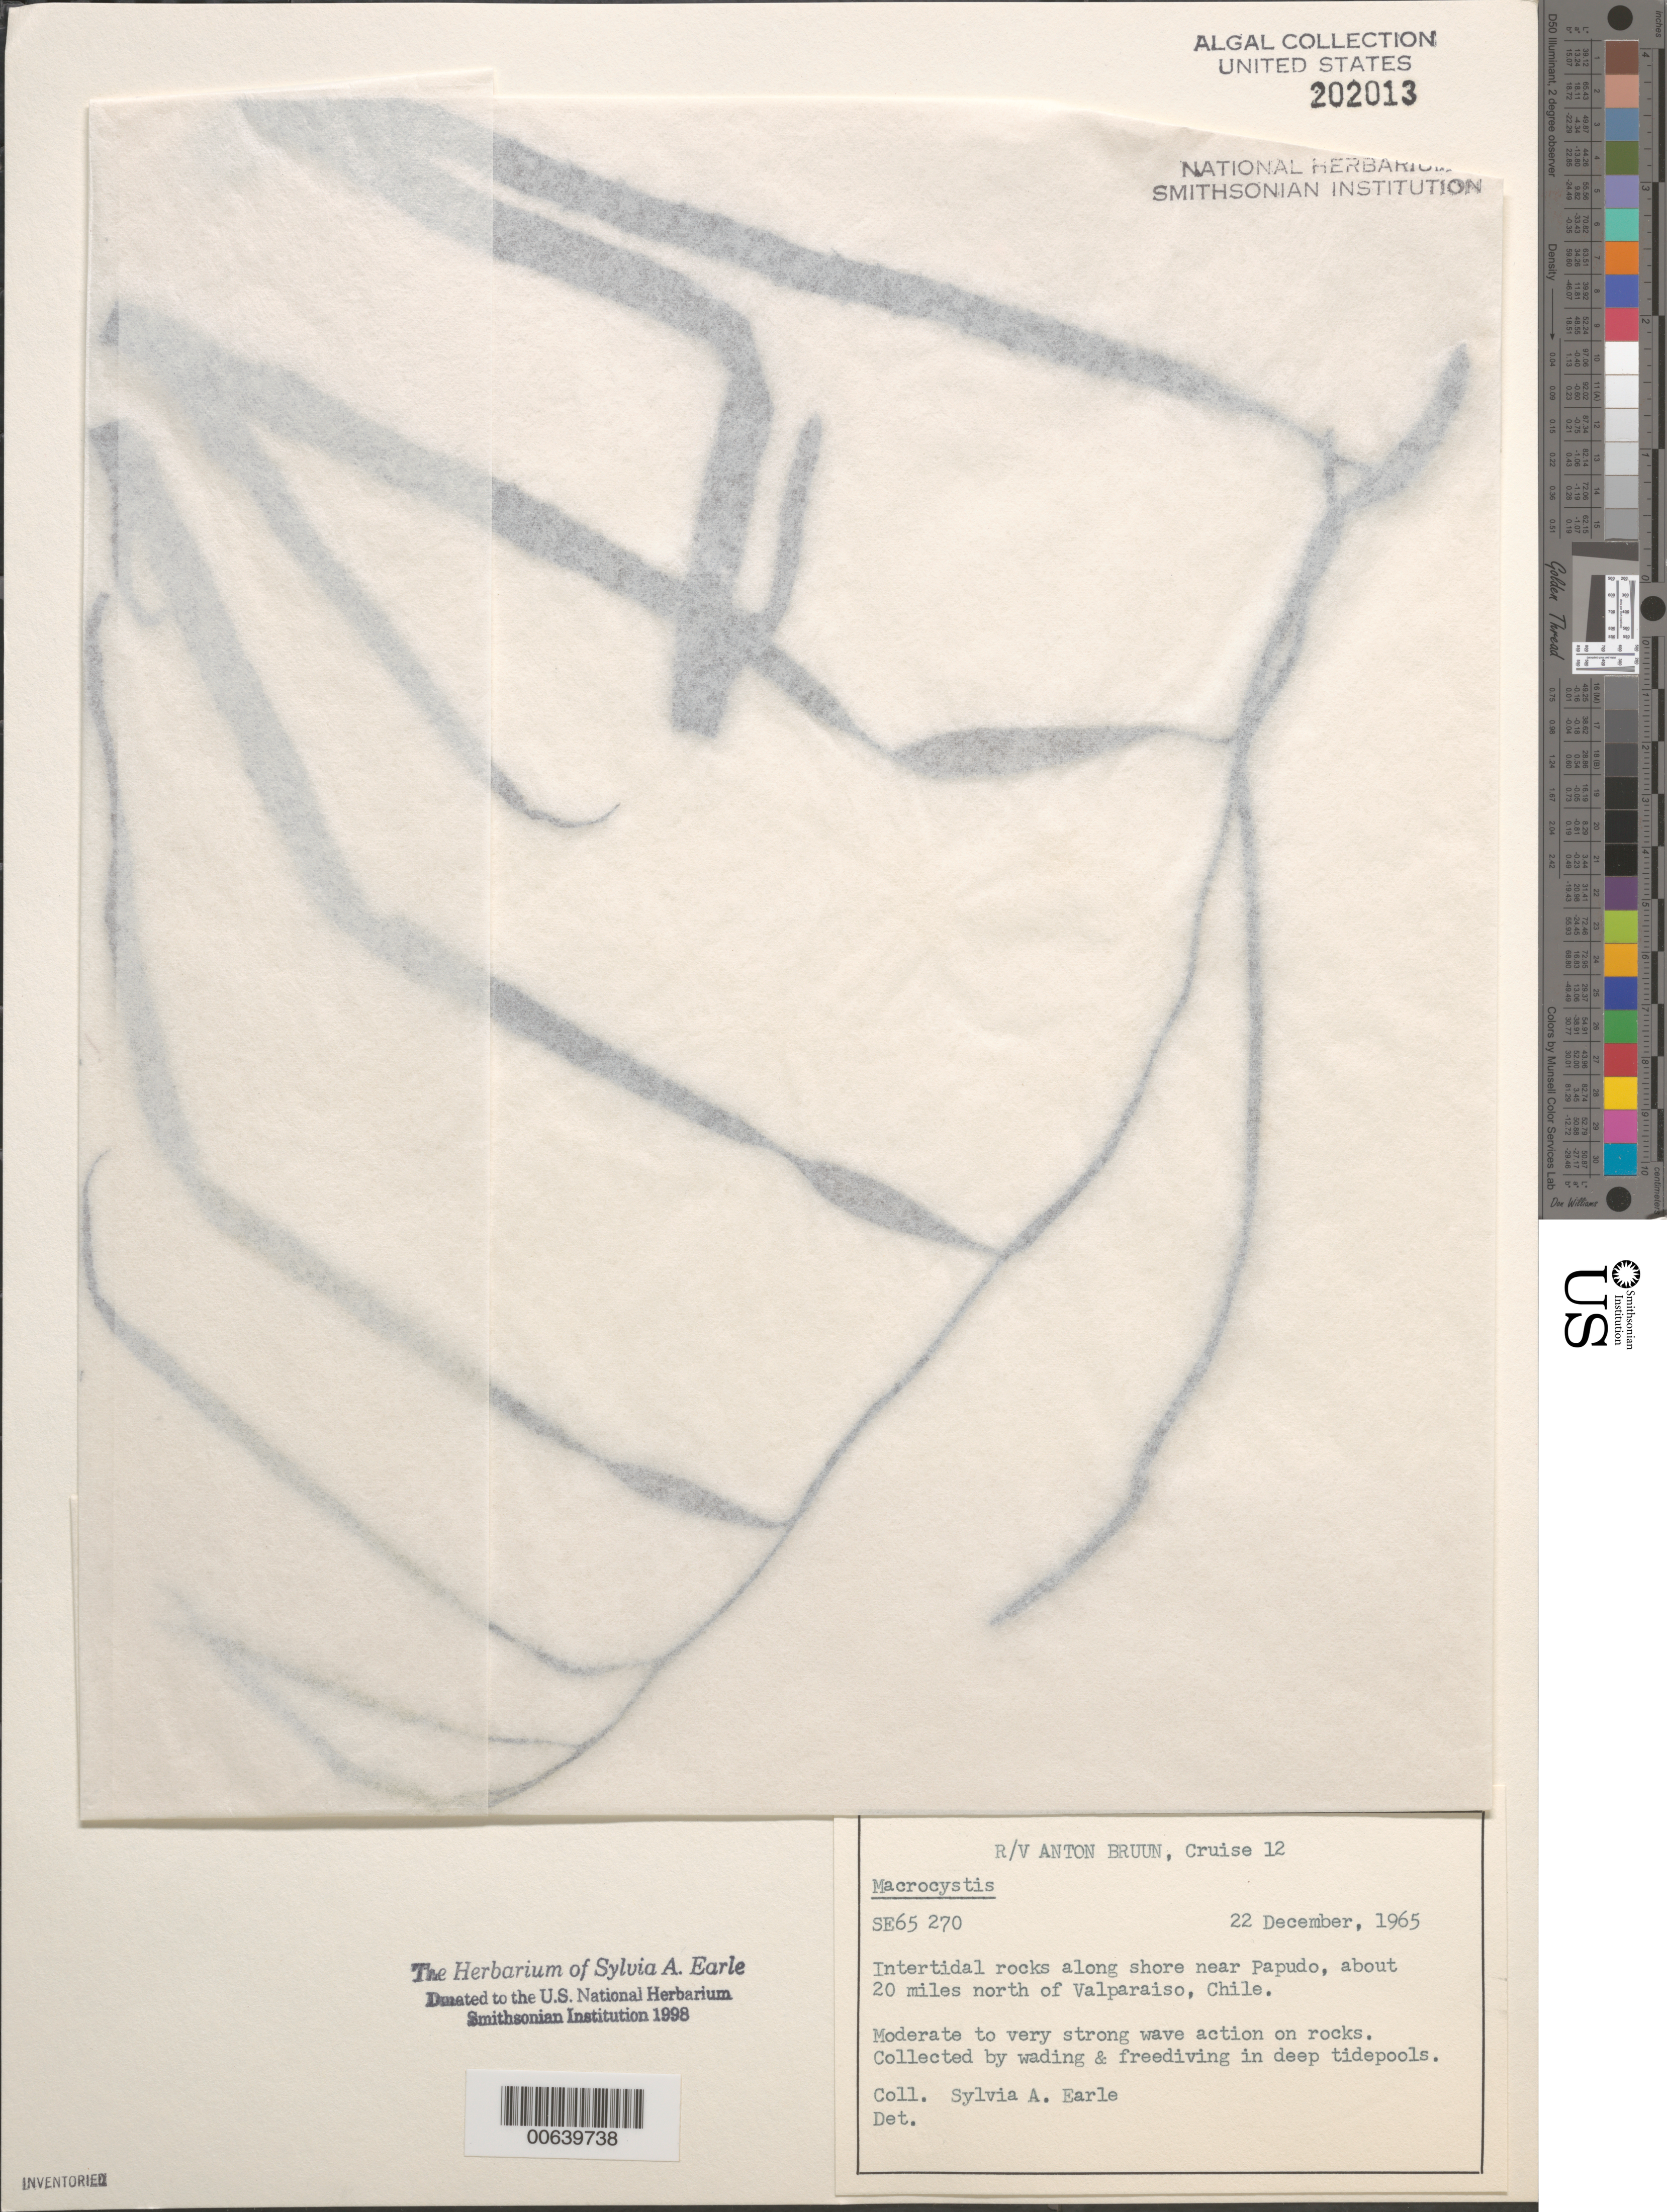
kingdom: Chromista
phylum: Ochrophyta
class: Phaeophyceae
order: Laminariales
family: Laminariaceae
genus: Macrocystis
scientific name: Macrocystis sp.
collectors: S. A. Earle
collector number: Se 65270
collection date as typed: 22 Dec 1965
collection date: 1965-12-22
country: Chile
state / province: Valparaíso (V)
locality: Near Papudo, ca. 20 miles north of Valparaiso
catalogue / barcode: US 202013